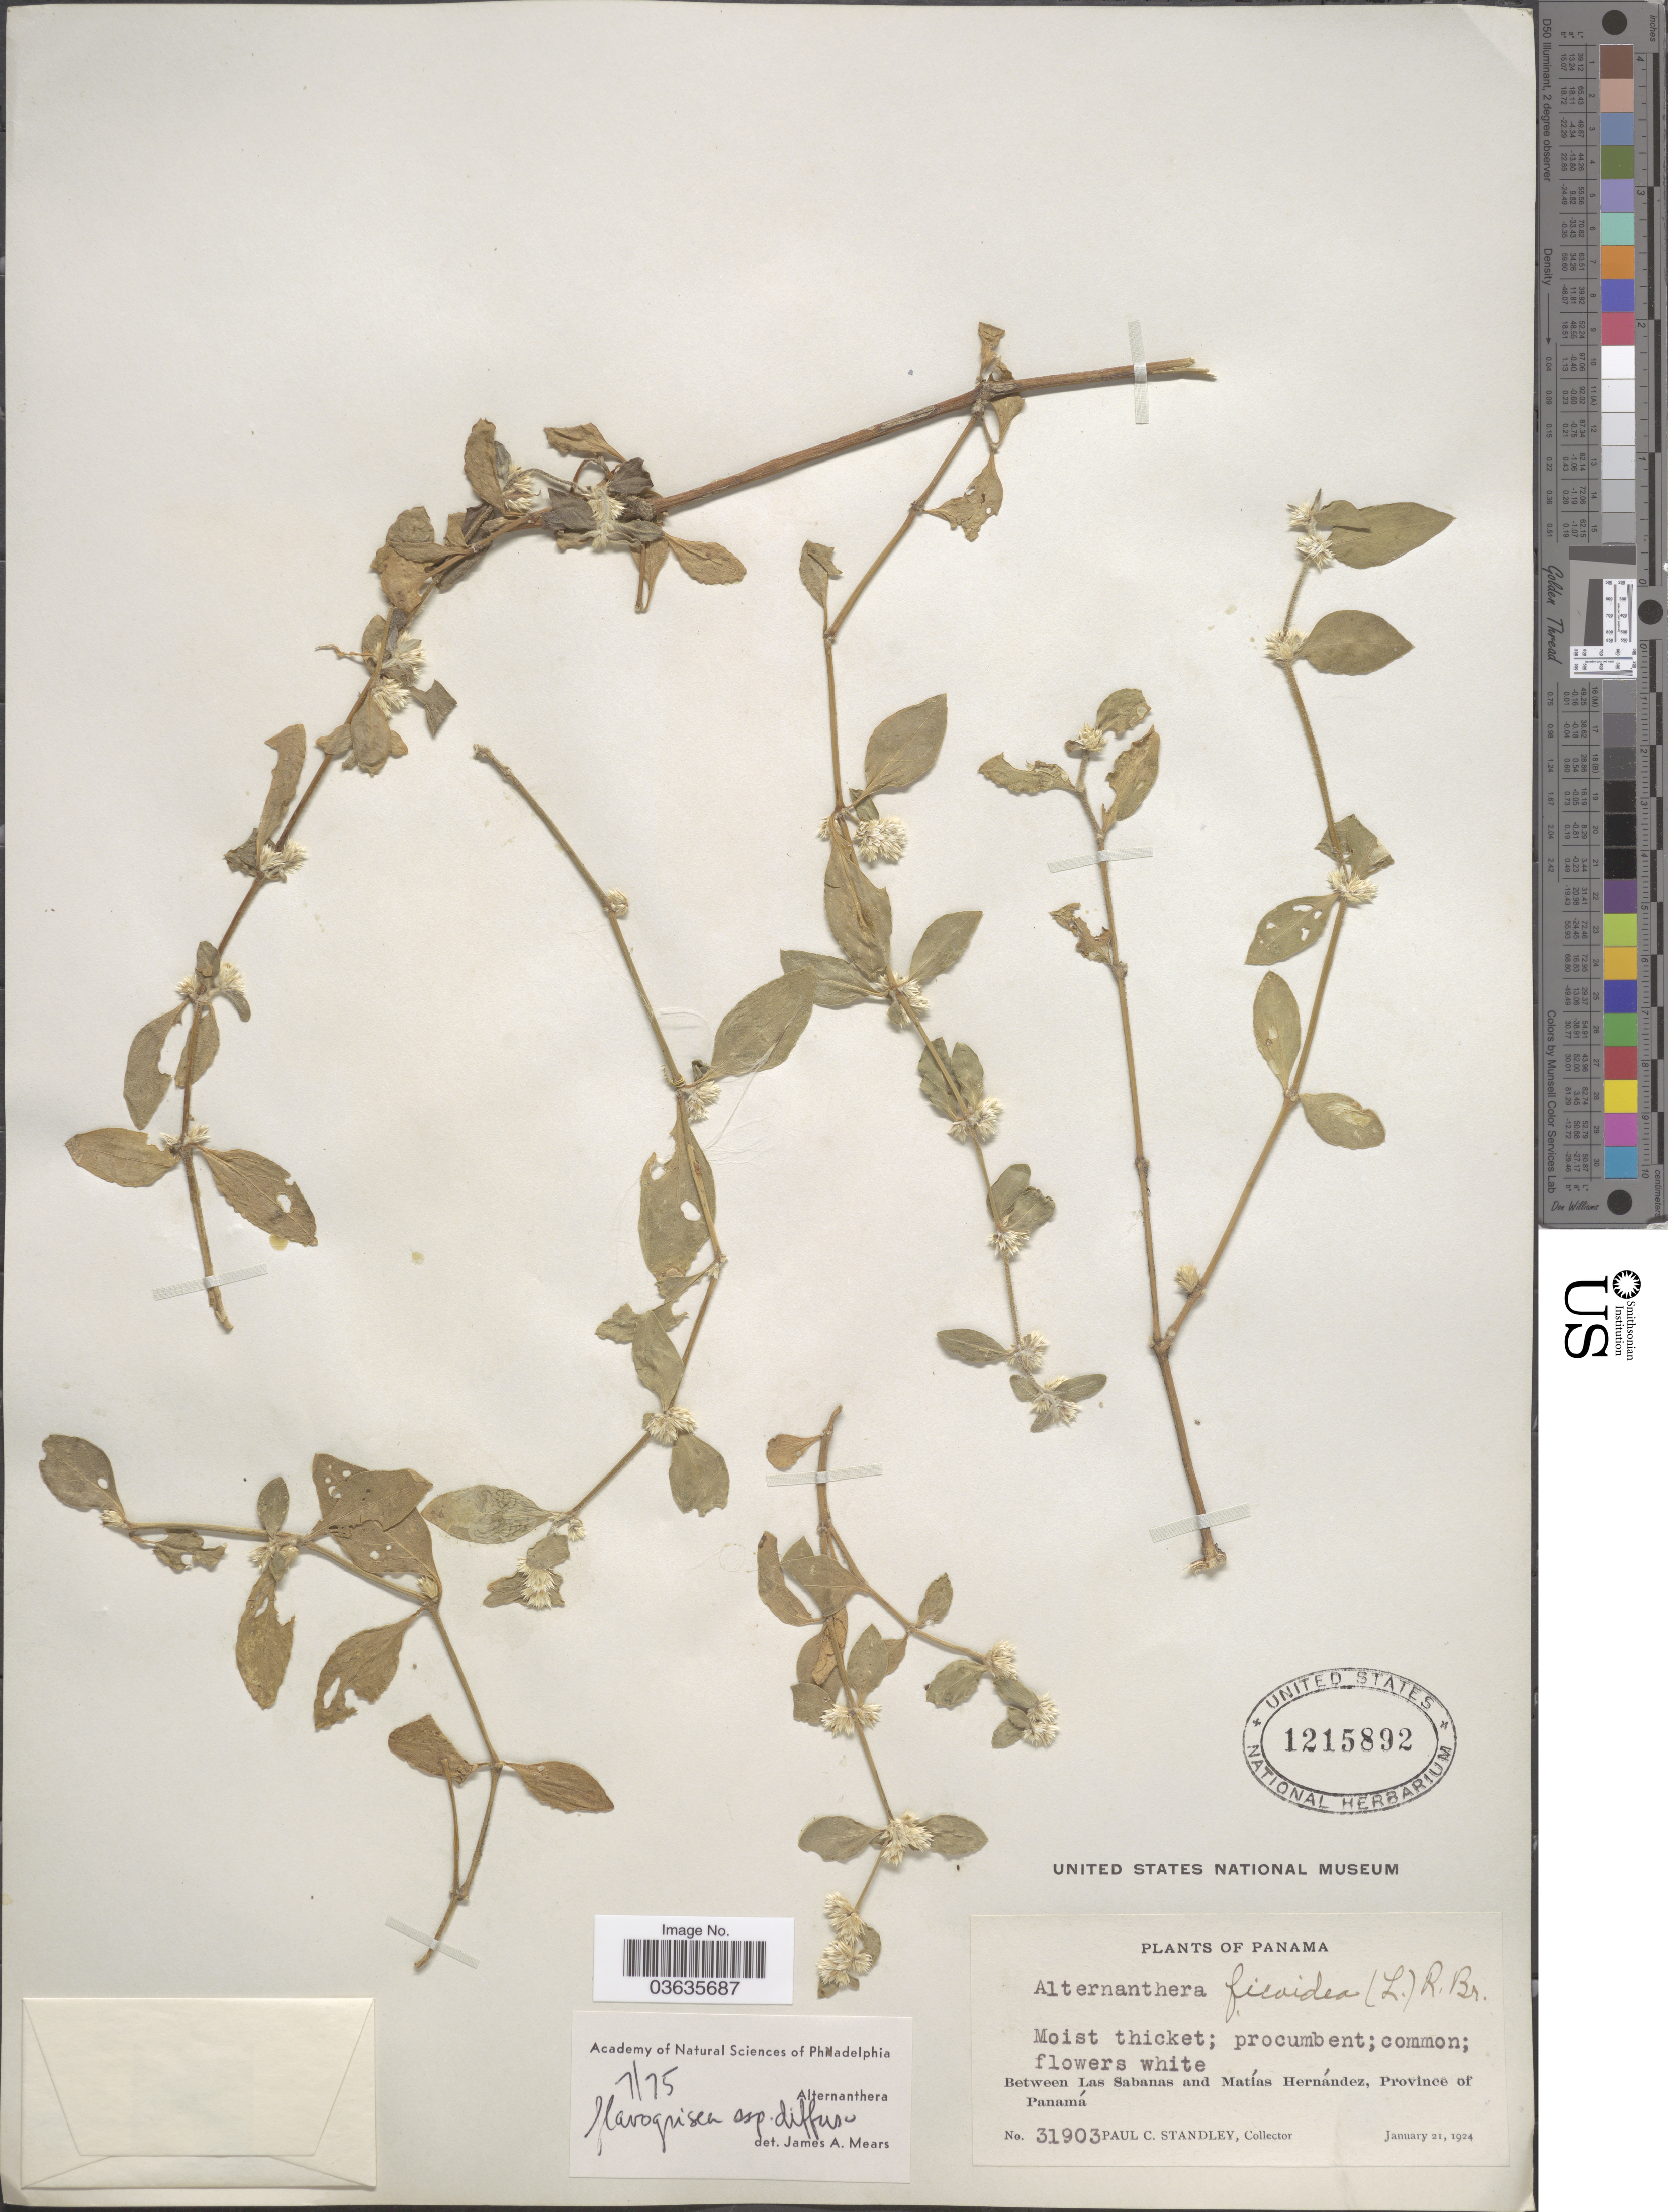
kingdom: Plantae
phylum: Tracheophyta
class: Magnoliopsida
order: Caryophyllales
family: Amaranthaceae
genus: Alternanthera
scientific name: Alternanthera flavogrisea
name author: Urb.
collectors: P. C. Standley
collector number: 31903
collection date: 1924-01-21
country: Panama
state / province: Panamá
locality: Between Las Sabanas and Matías Hernández.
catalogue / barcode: US 1215892